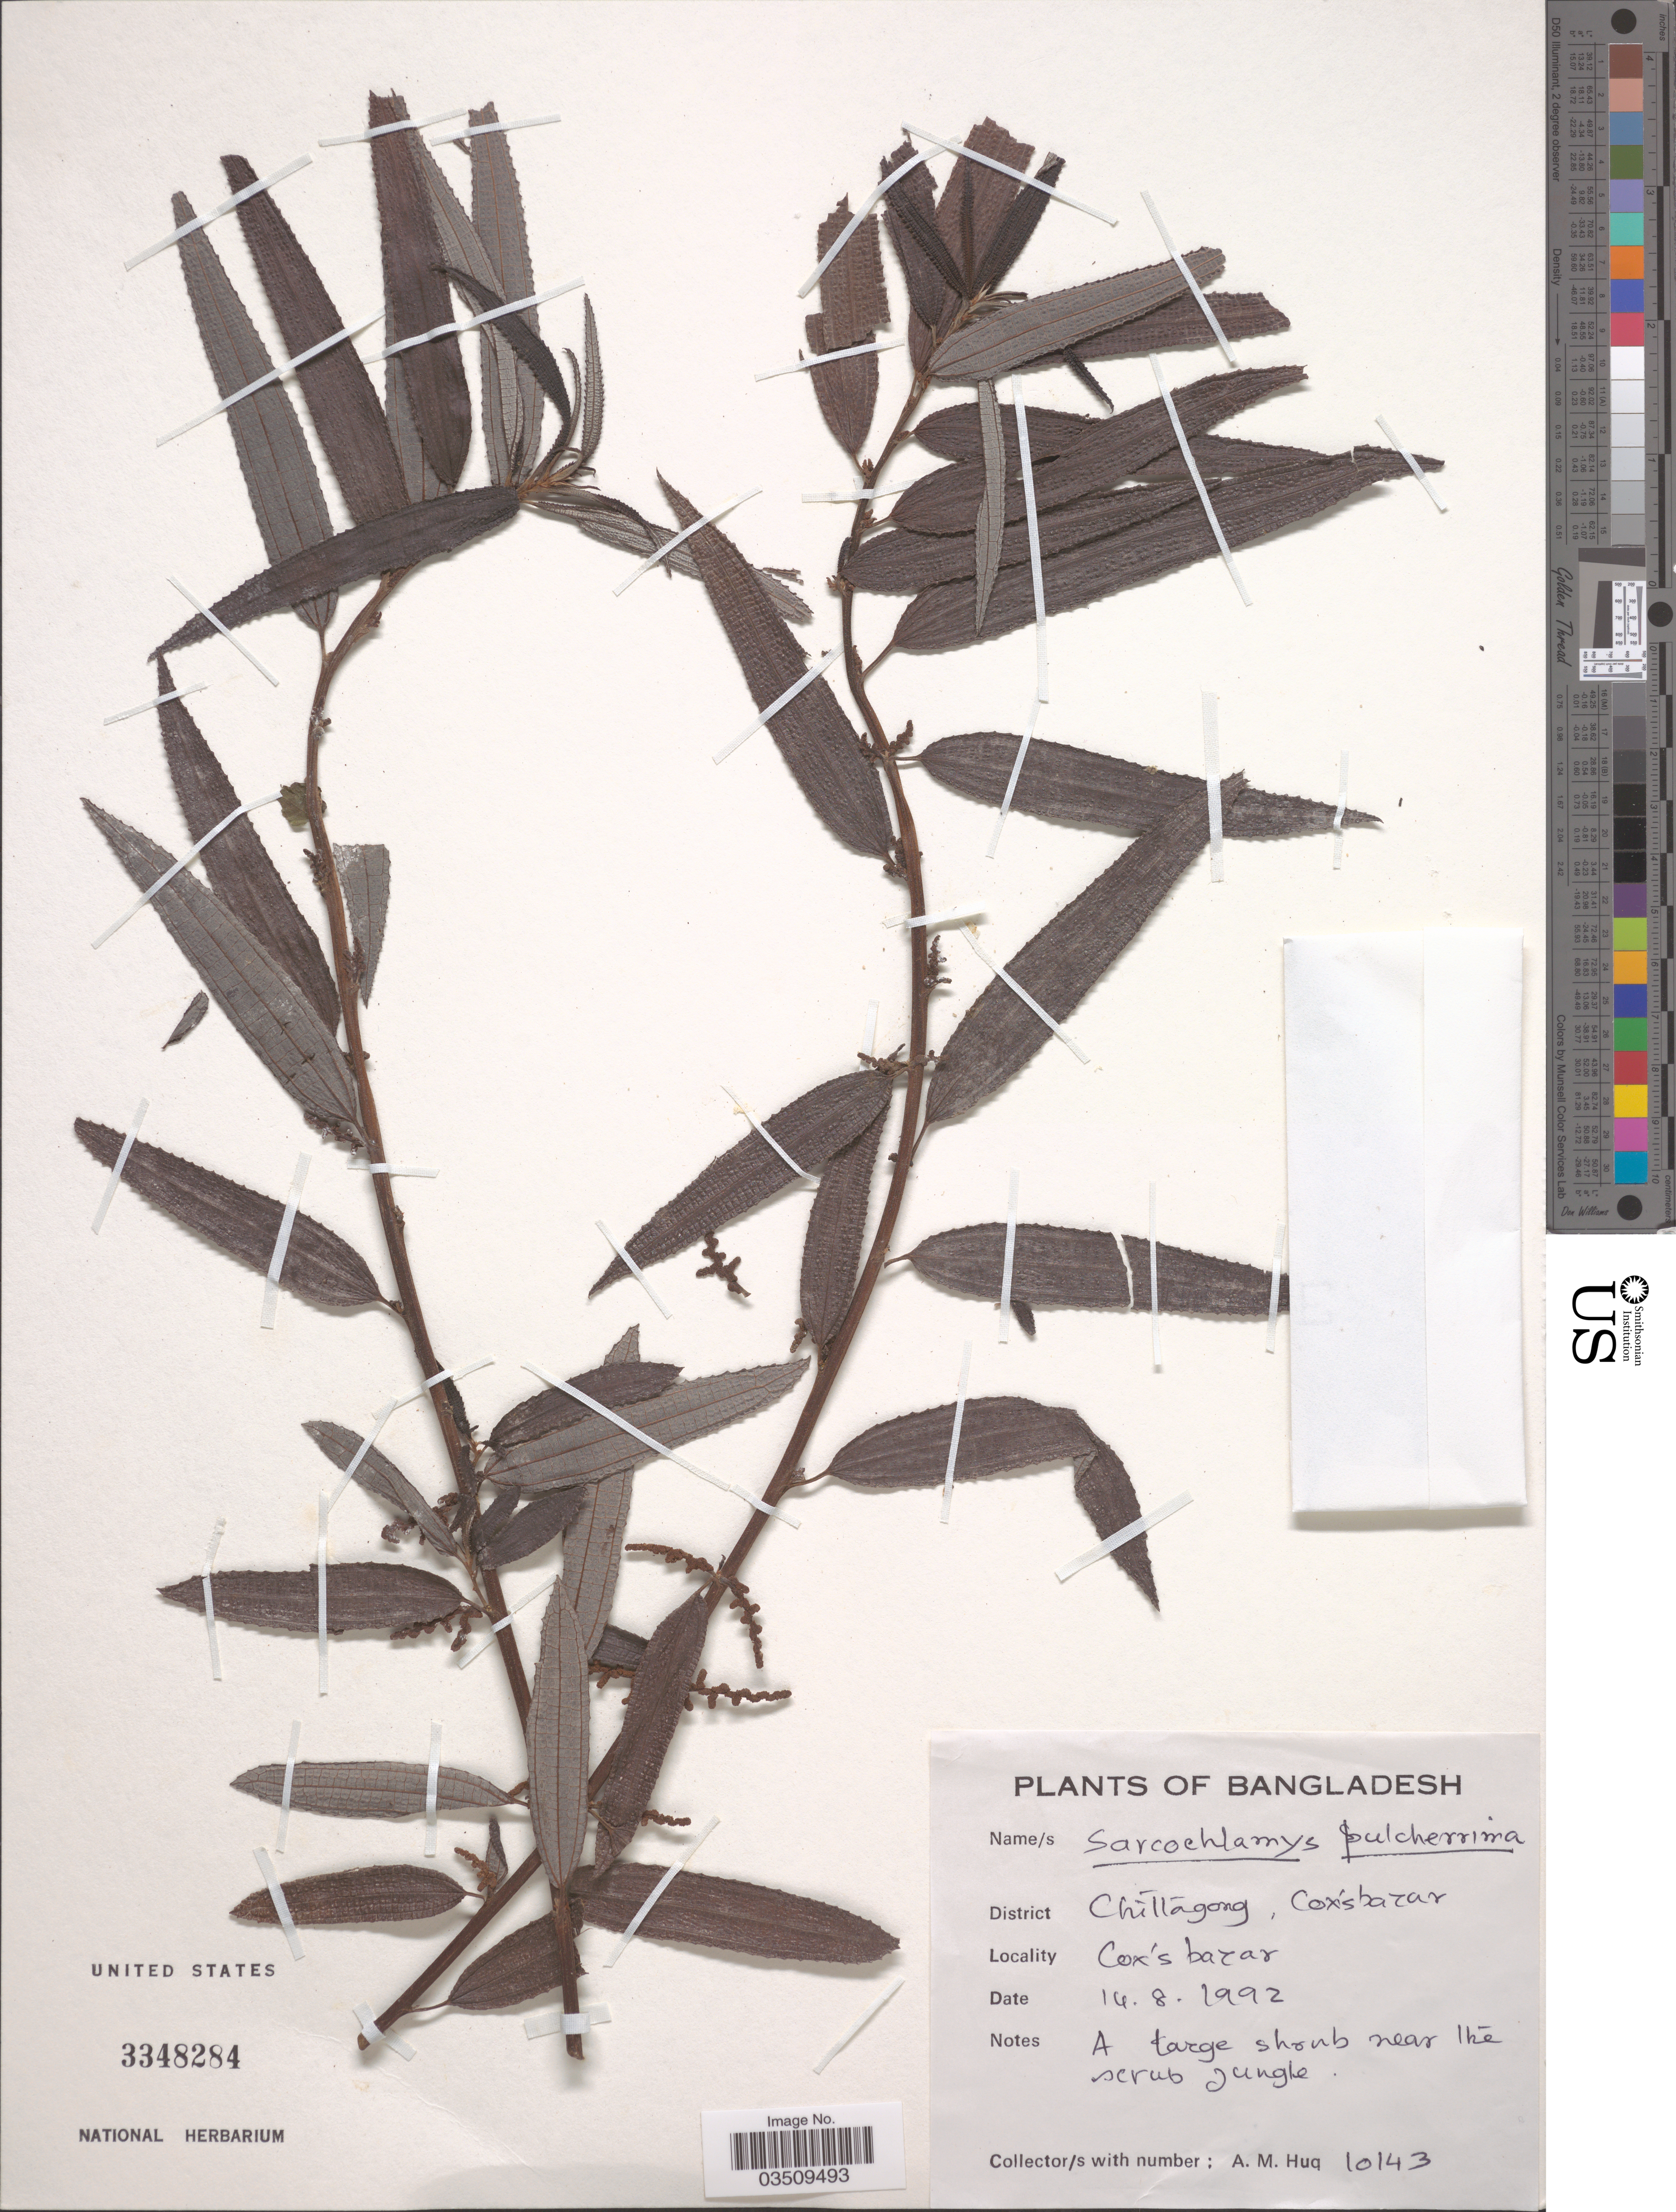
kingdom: Plantae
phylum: Tracheophyta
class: Magnoliopsida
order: Rosales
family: Urticaceae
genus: Sarcochlamys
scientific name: Sarcochlamys pulcherrima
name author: Gaudich.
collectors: A. M. Huq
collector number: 10143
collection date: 1992-08-14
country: Bangladesh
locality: District Chittagong, Cox's bazar.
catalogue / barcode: US 3348284